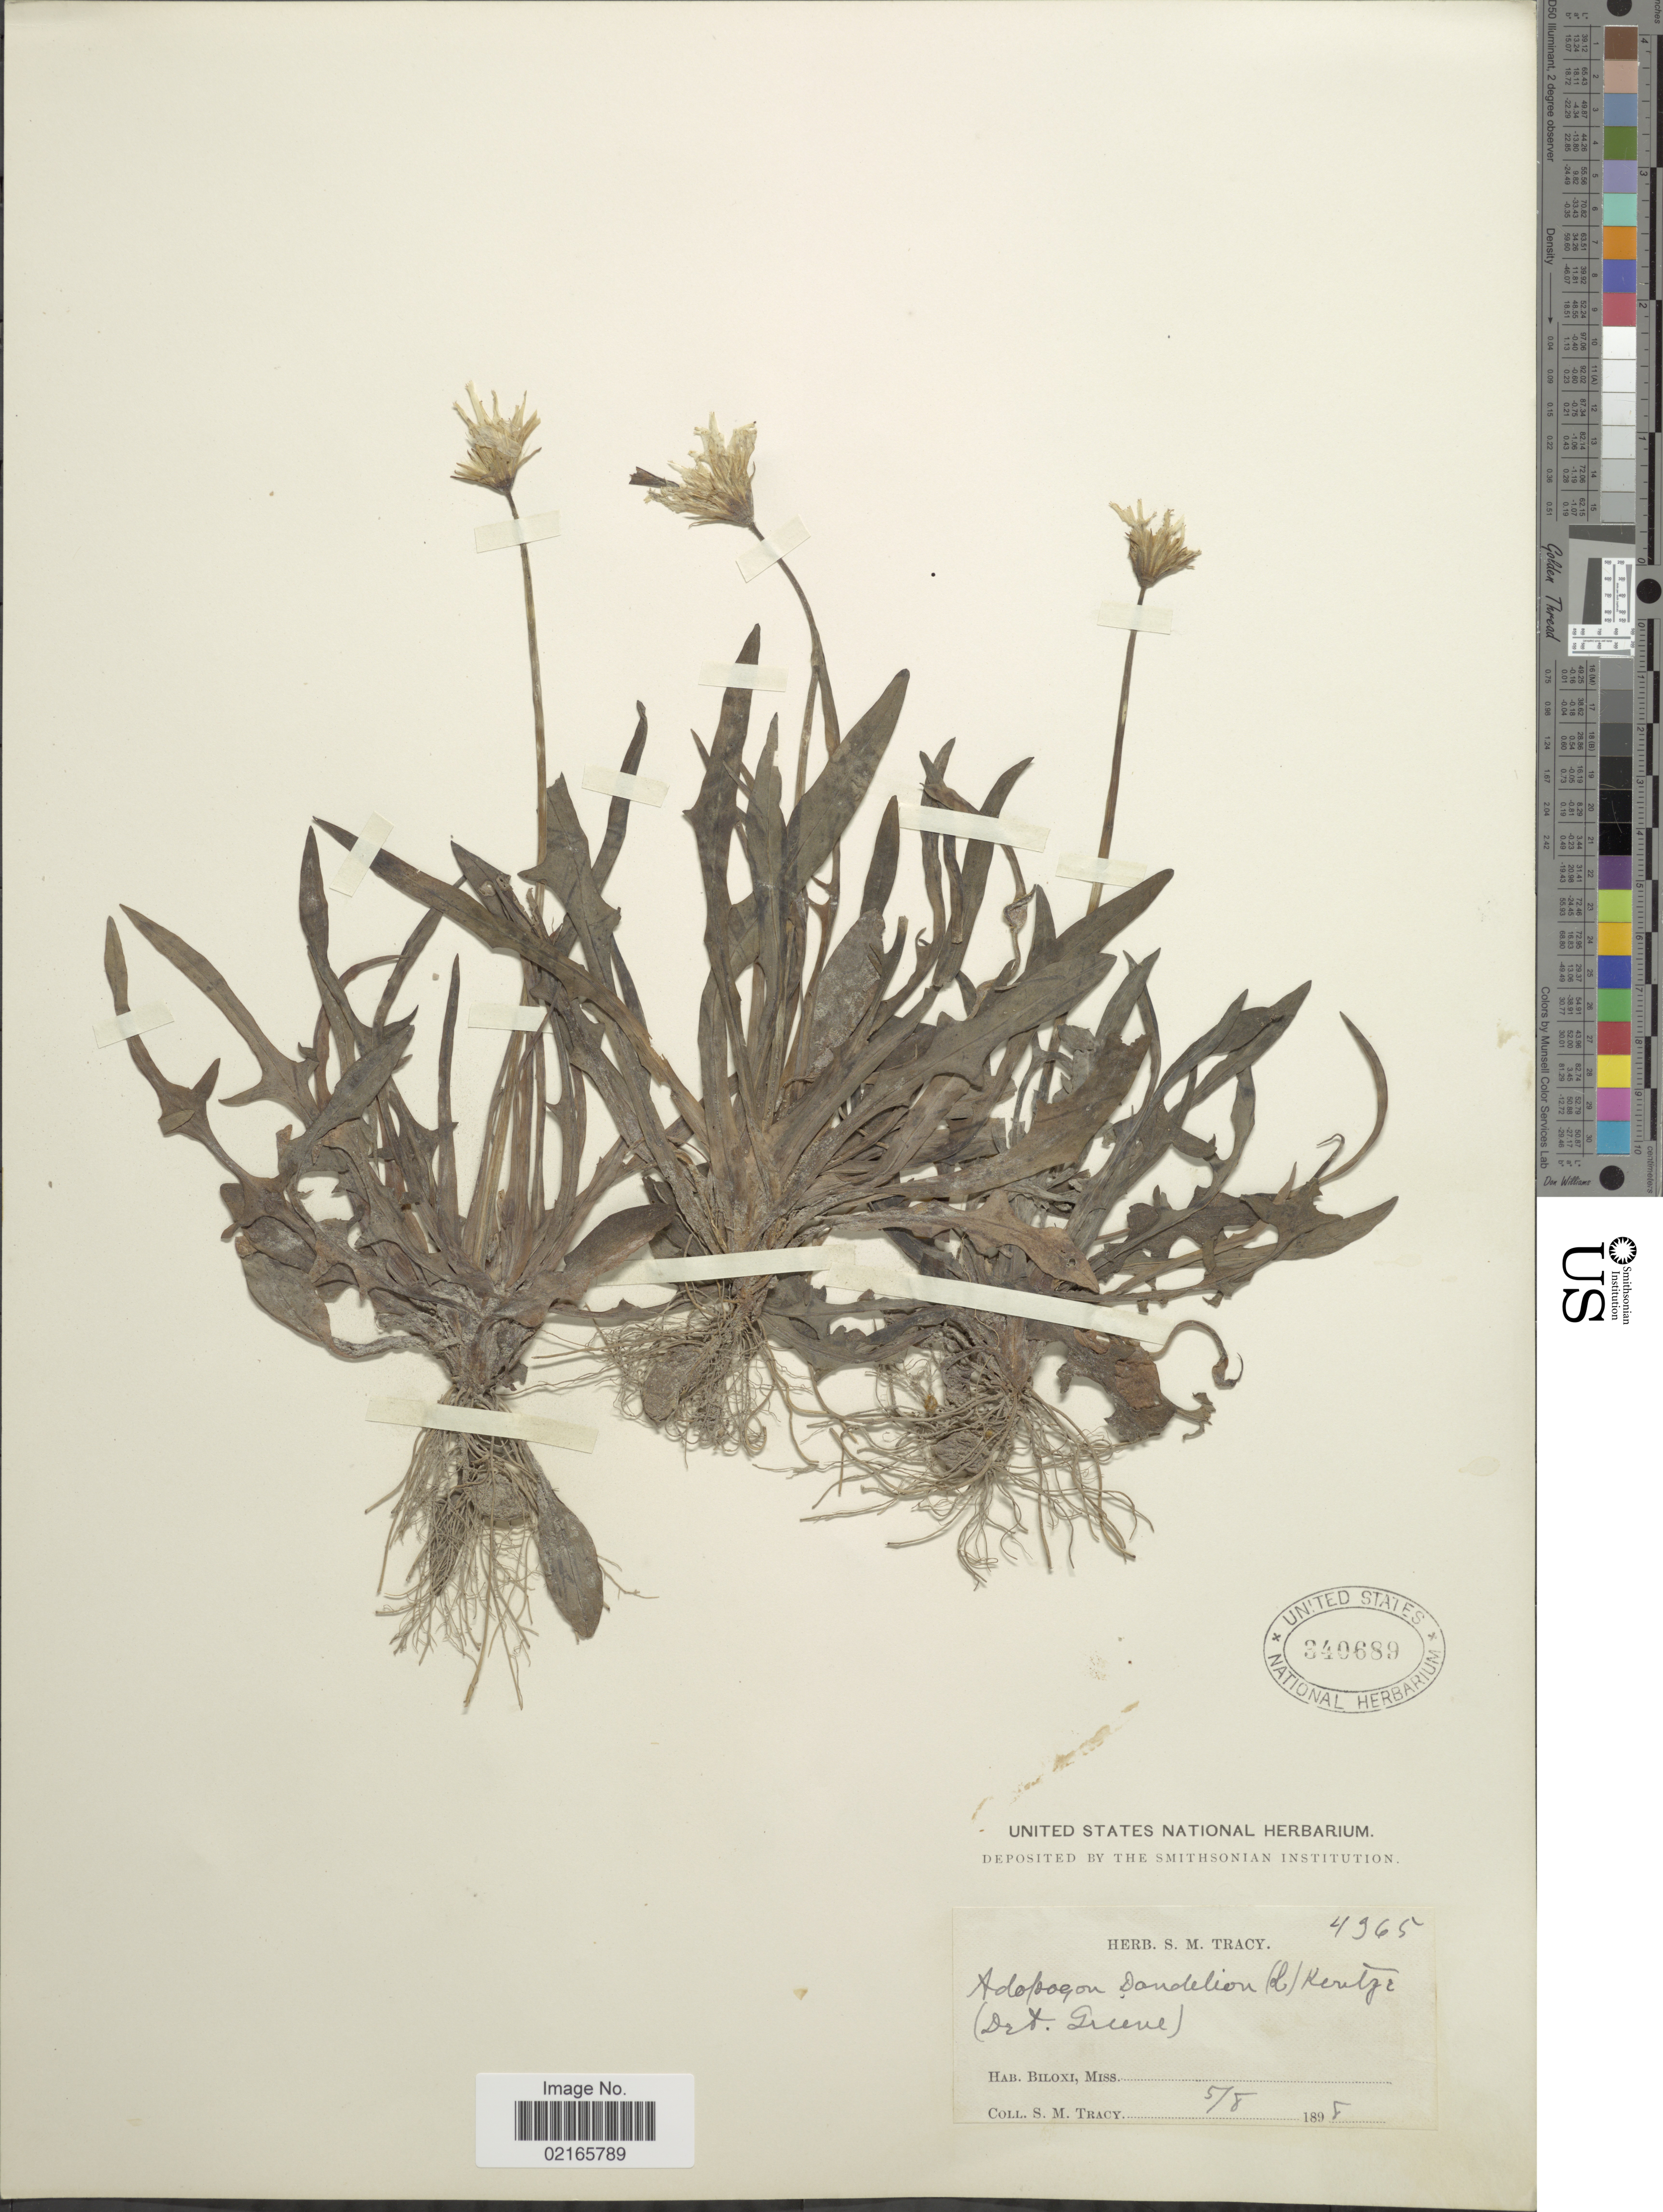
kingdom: Plantae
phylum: Tracheophyta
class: Magnoliopsida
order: Asterales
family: Asteraceae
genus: Krigia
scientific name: Krigia dandelion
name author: (L.) Nutt.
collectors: S. M. Tracy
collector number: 4965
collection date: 1898-05-08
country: United States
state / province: Mississippi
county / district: Harrison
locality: Biloxi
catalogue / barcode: US 340689